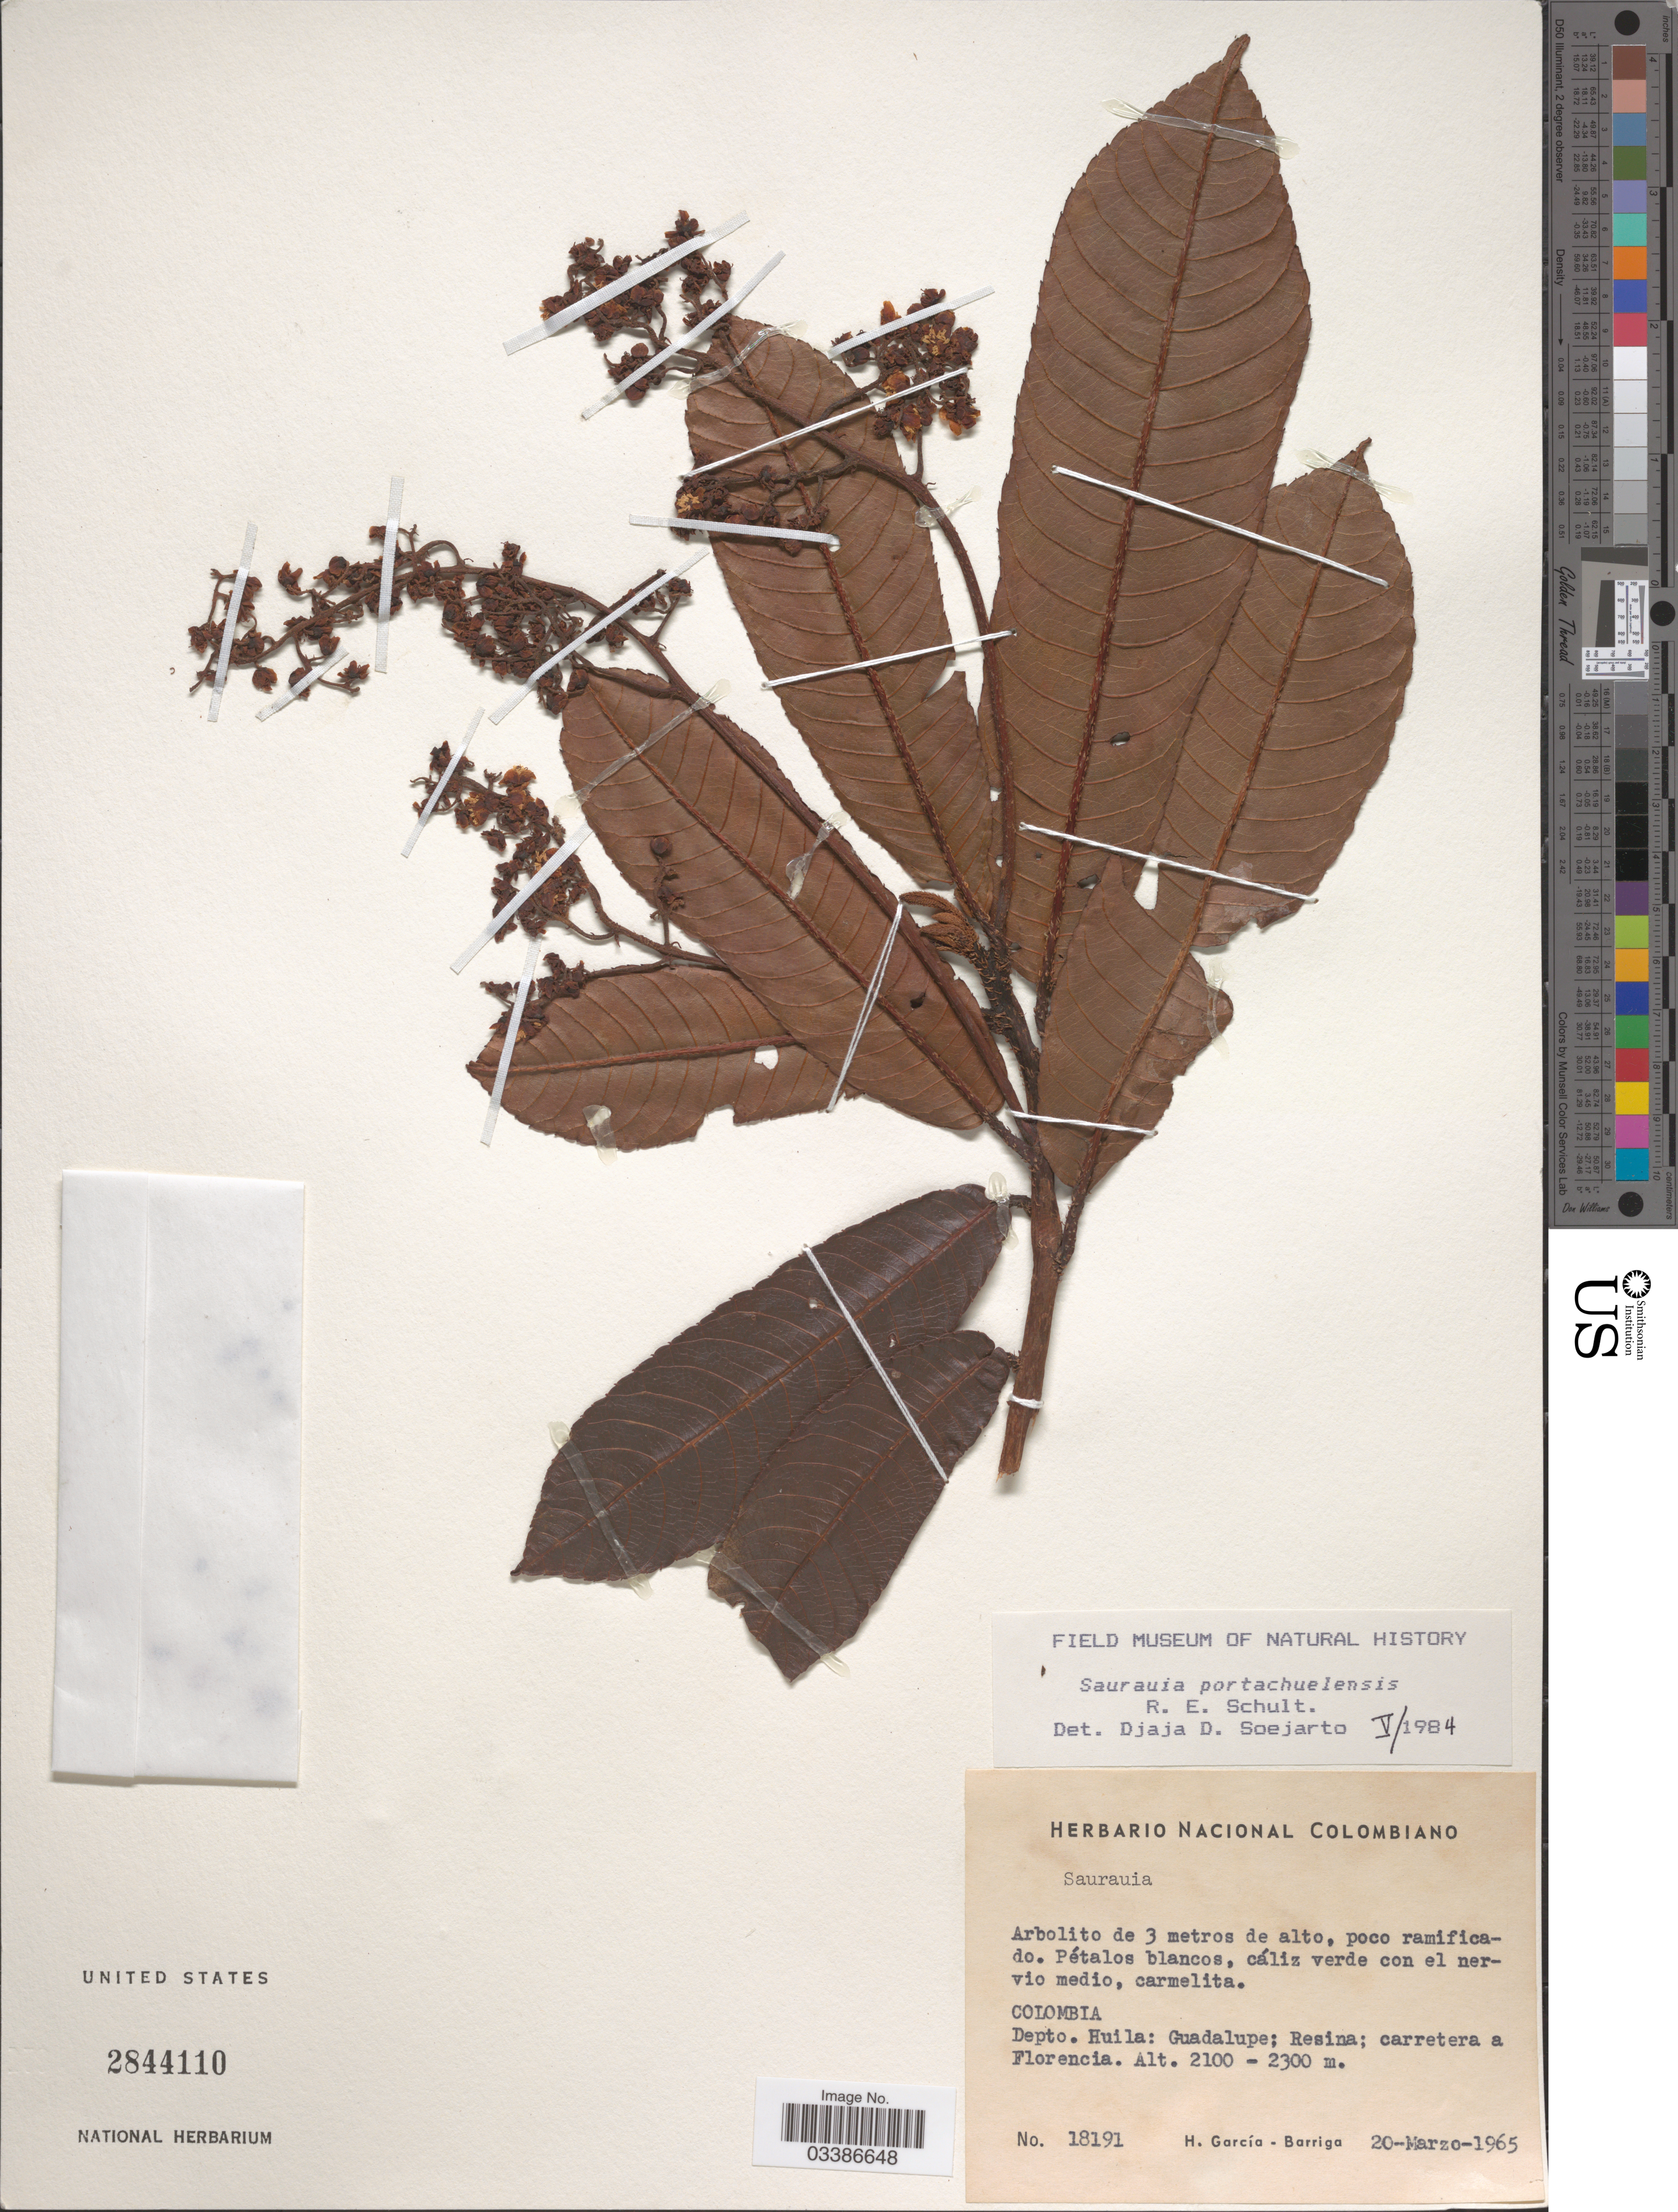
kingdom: Plantae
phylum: Tracheophyta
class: Magnoliopsida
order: Ericales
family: Actinidiaceae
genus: Saurauia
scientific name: Saurauia portachuelensis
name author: R.E. Schult.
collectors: H. García Barriga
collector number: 18191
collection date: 1965-03-20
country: Colombia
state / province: Huila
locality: Depto. Huila: Guadalupe; Resina; carretera a Florencia.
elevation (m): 2100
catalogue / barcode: US 2844110